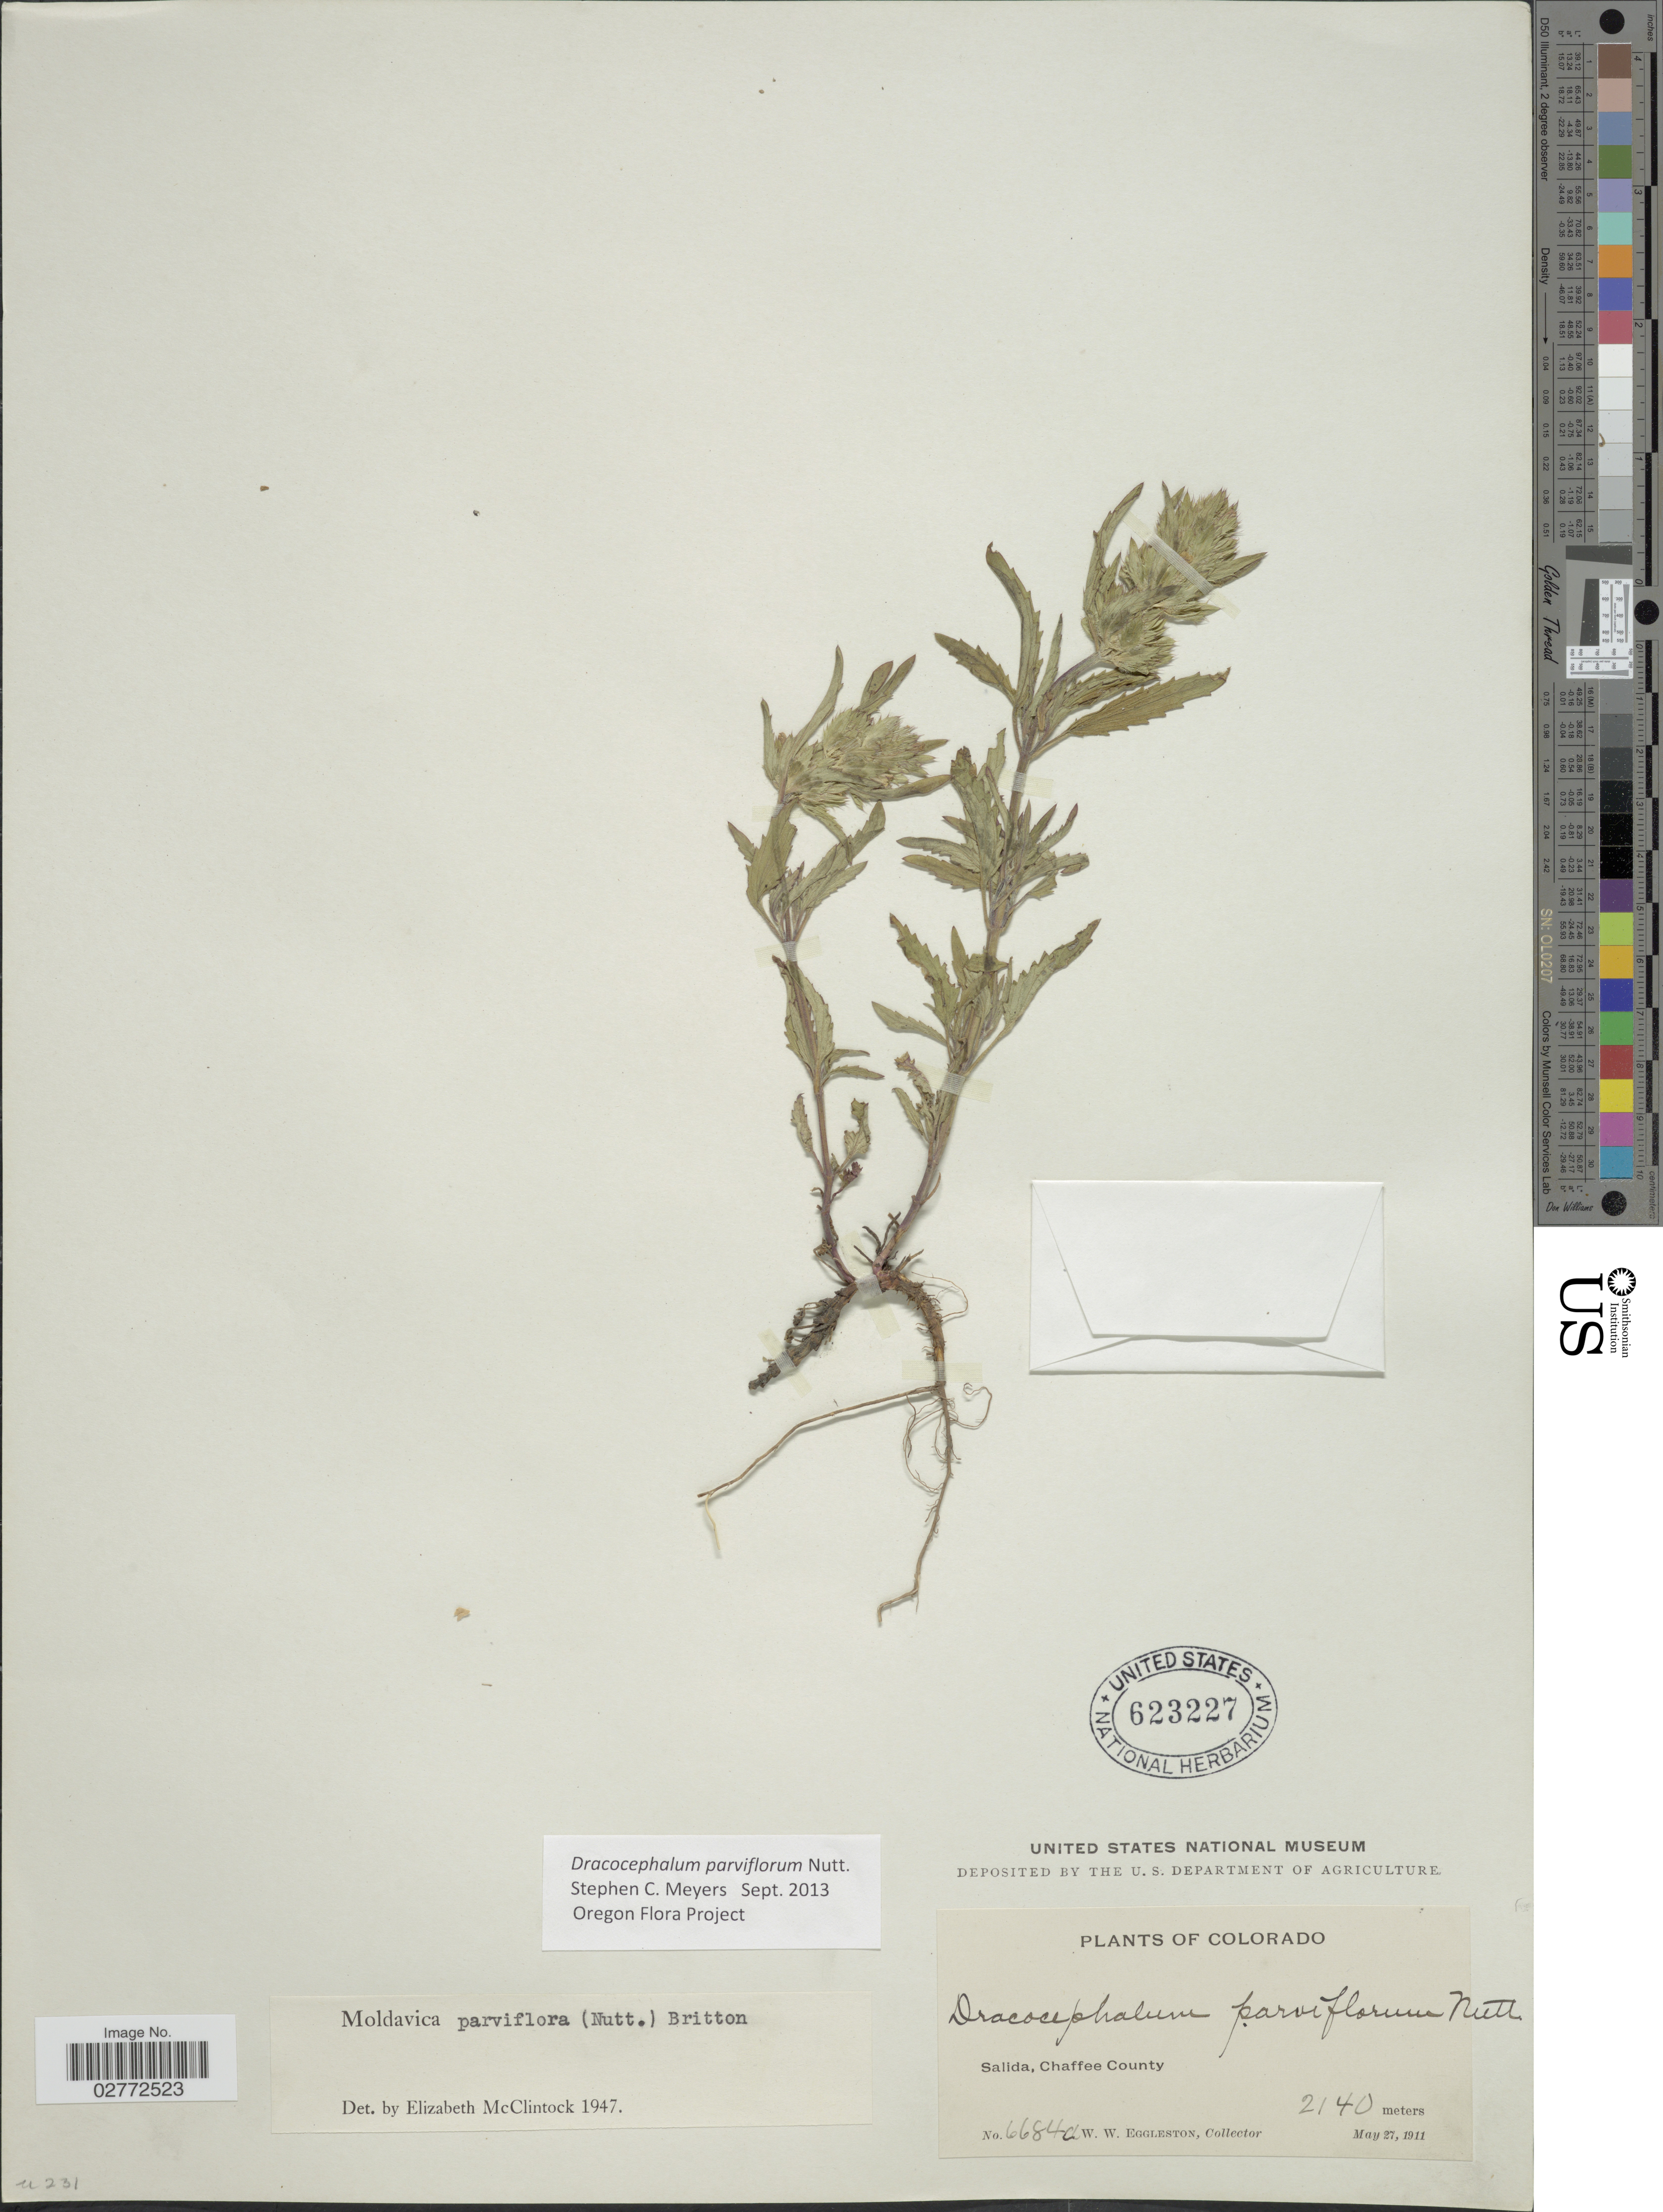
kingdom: Plantae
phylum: Tracheophyta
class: Magnoliopsida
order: Lamiales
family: Lamiaceae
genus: Dracocephalum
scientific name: Dracocephalum parviflorum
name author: Nutt.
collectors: W. W. Eggleston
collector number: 6684a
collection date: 1911-05-27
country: United States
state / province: Colorado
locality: Salida, Chaffee County.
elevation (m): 2140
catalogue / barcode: US 623227